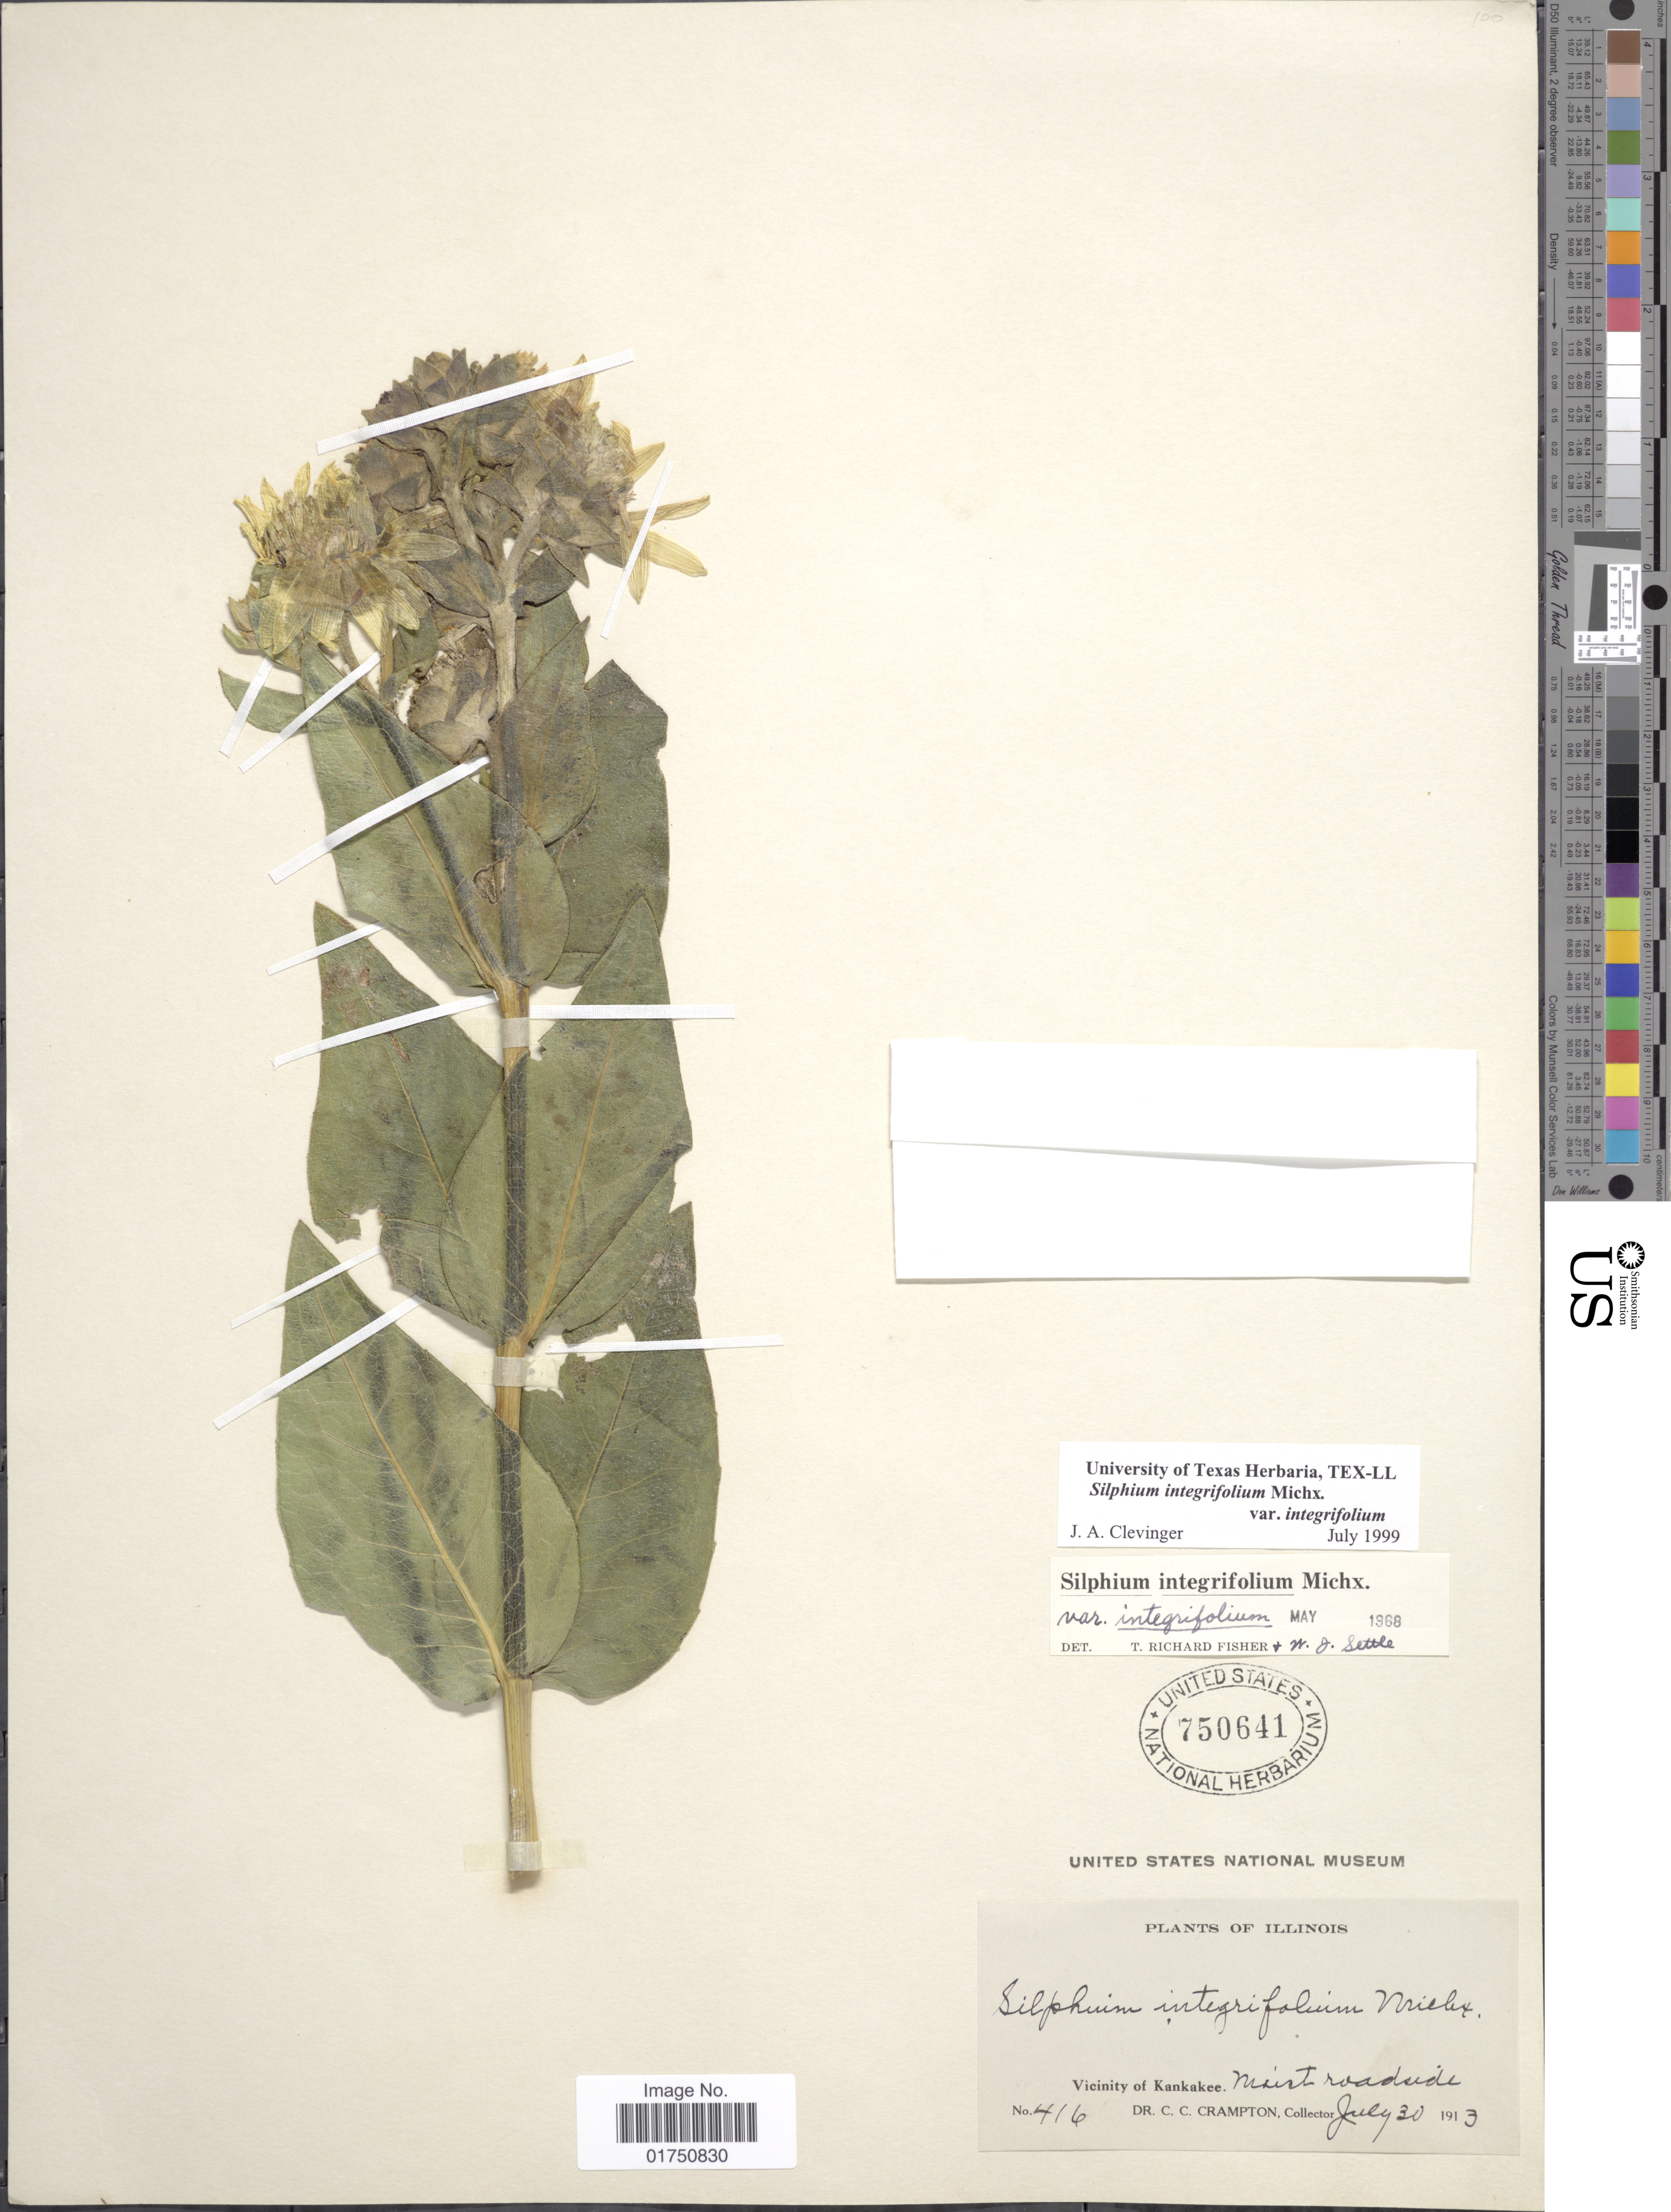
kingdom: Plantae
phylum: Tracheophyta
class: Magnoliopsida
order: Asterales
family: Asteraceae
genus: Silphium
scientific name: Silphium integrifolium var. integrifolium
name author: Michx.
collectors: C. Crampton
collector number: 416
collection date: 1913-07-30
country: United States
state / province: Illinois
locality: Vicinity of Kankakee. Moist roadside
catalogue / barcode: US 750641